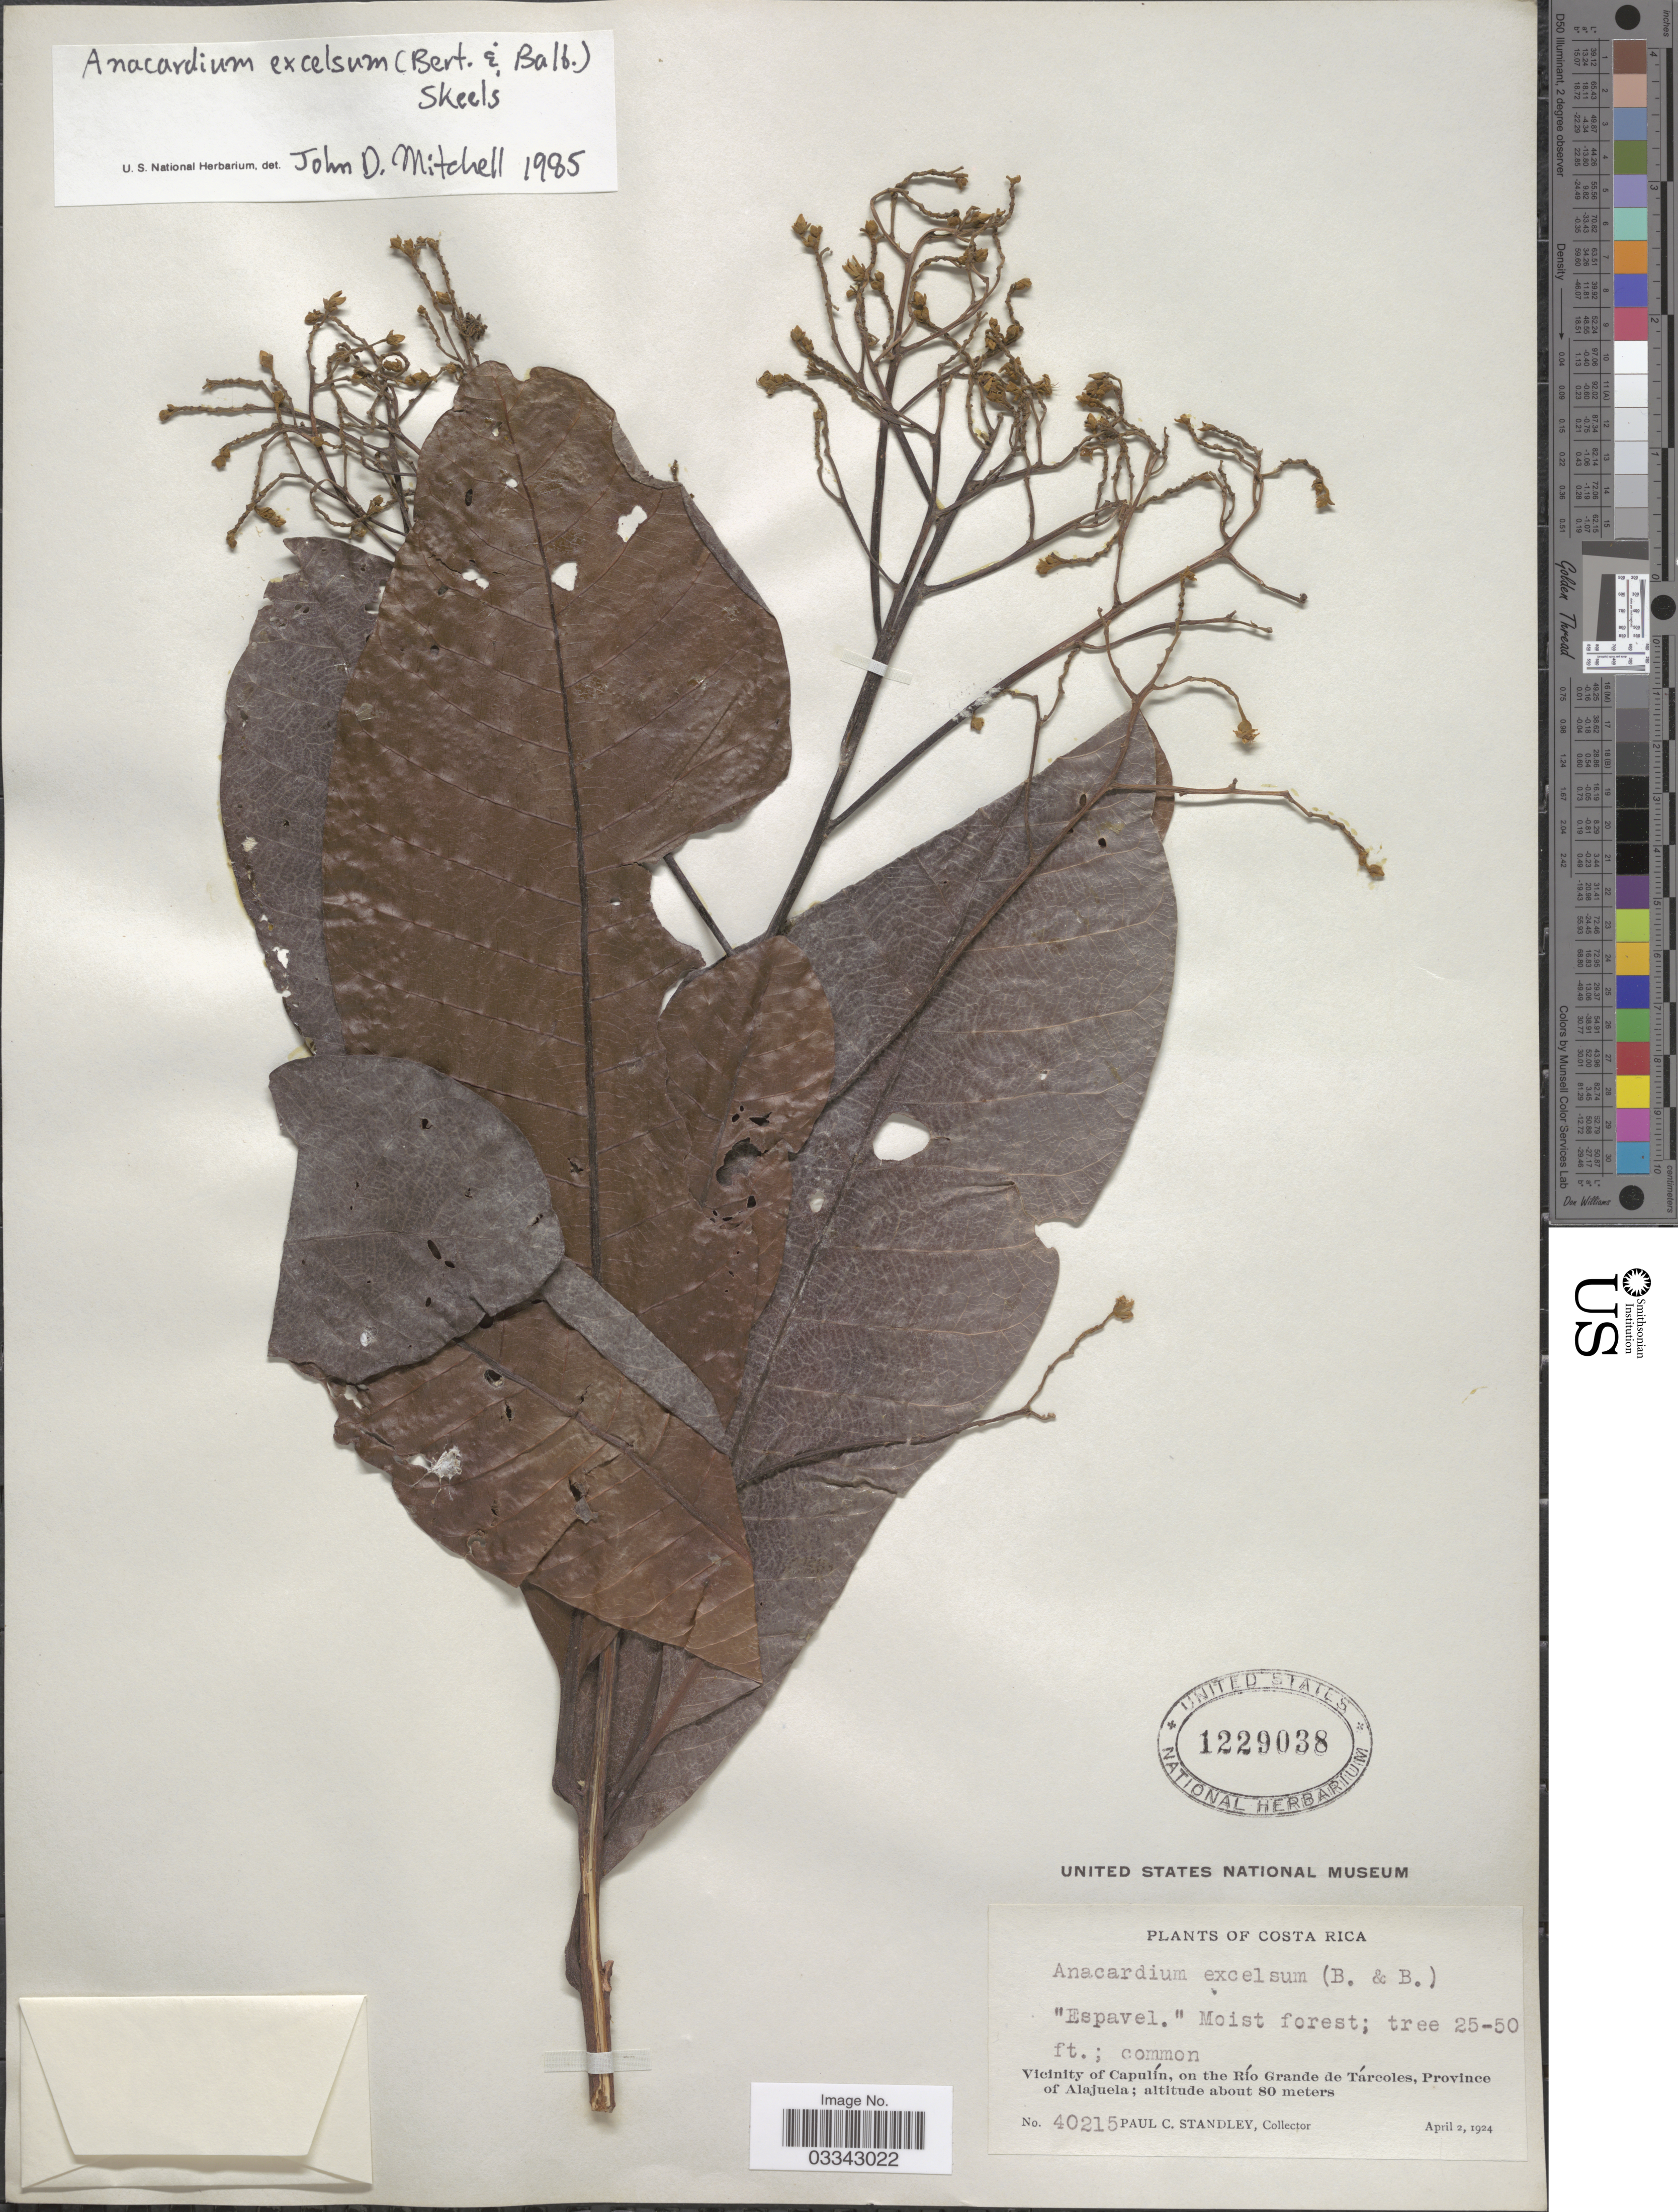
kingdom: Plantae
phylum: Tracheophyta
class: Magnoliopsida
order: Sapindales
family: Anacardiaceae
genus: Anacardium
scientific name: Anacardium excelsum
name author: (Kunth) Skeels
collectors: P. C. Standley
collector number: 40215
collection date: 1924-04-02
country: Costa Rica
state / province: Alajuela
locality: Vicinity of Capulín, on the Río Grande de Tárcoles.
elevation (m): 80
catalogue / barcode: US 1229038